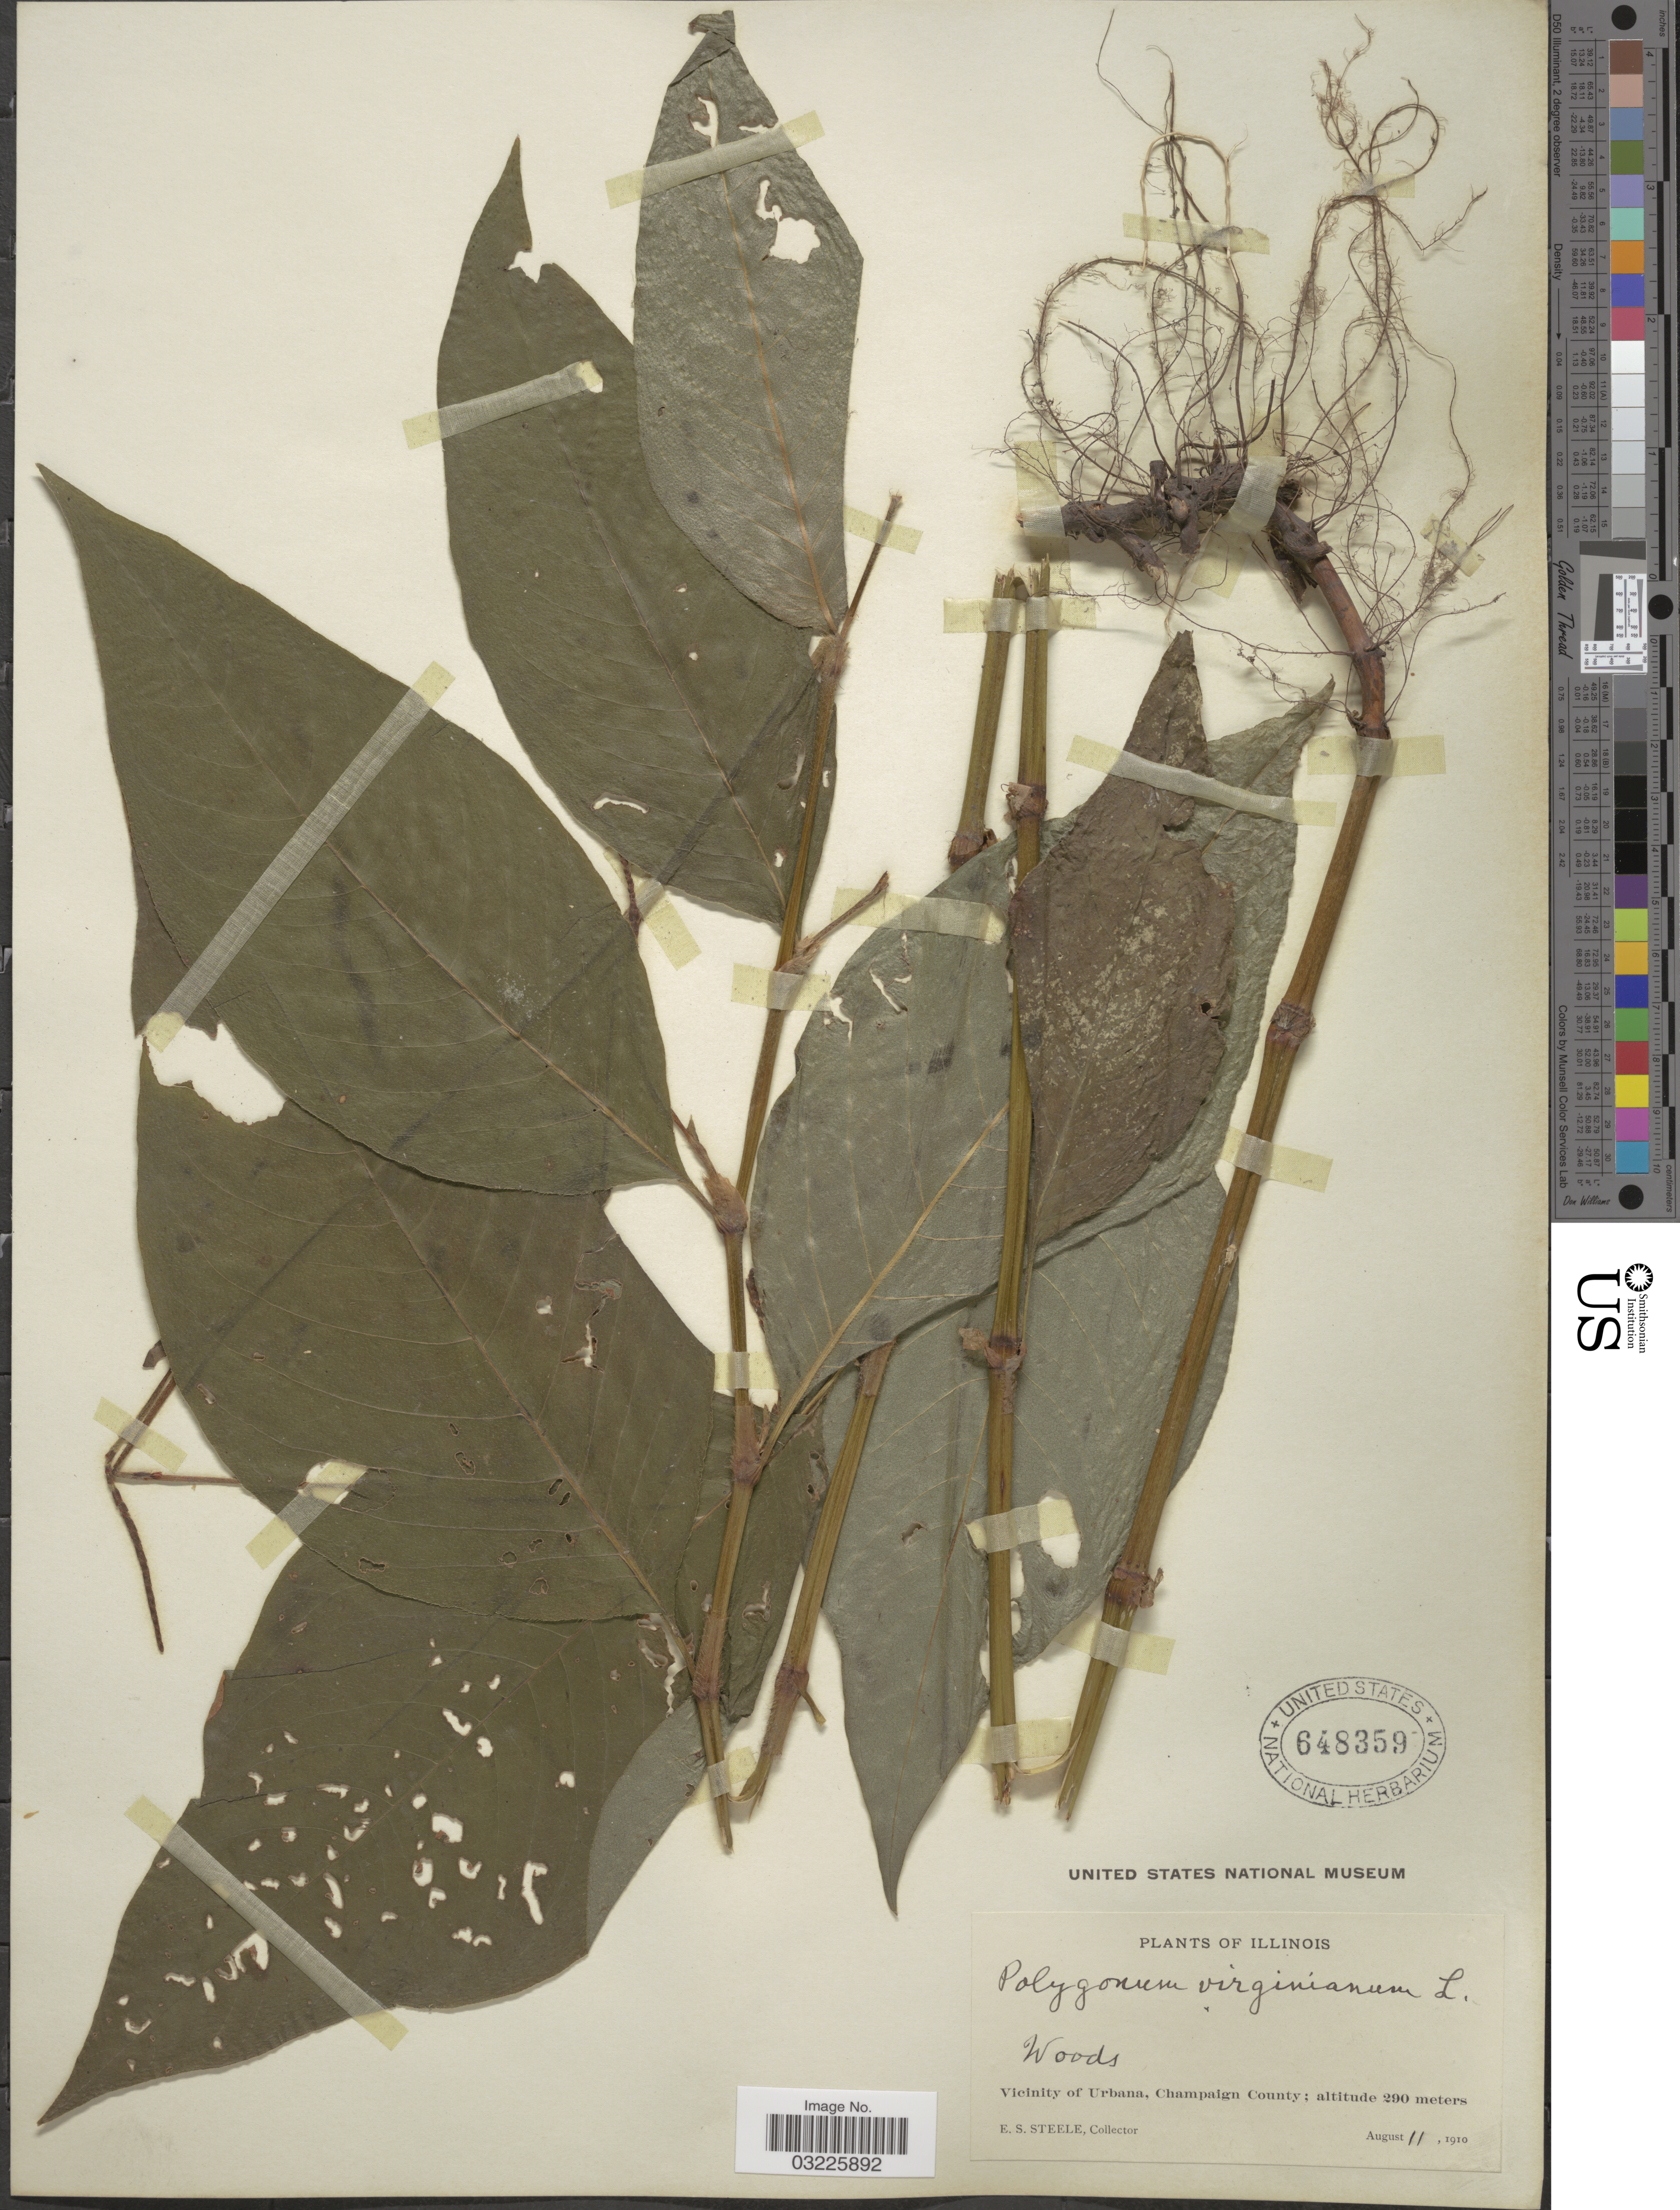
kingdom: Plantae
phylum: Tracheophyta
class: Magnoliopsida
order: Caryophyllales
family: Polygonaceae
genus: Persicaria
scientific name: Persicaria virginiana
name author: (L.) Gaertn.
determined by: Atha, D. E.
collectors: E. Steele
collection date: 1910-08-11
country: United States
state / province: Illinois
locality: Vicinity of Urbana, Champaign County.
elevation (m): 290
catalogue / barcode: US 648359